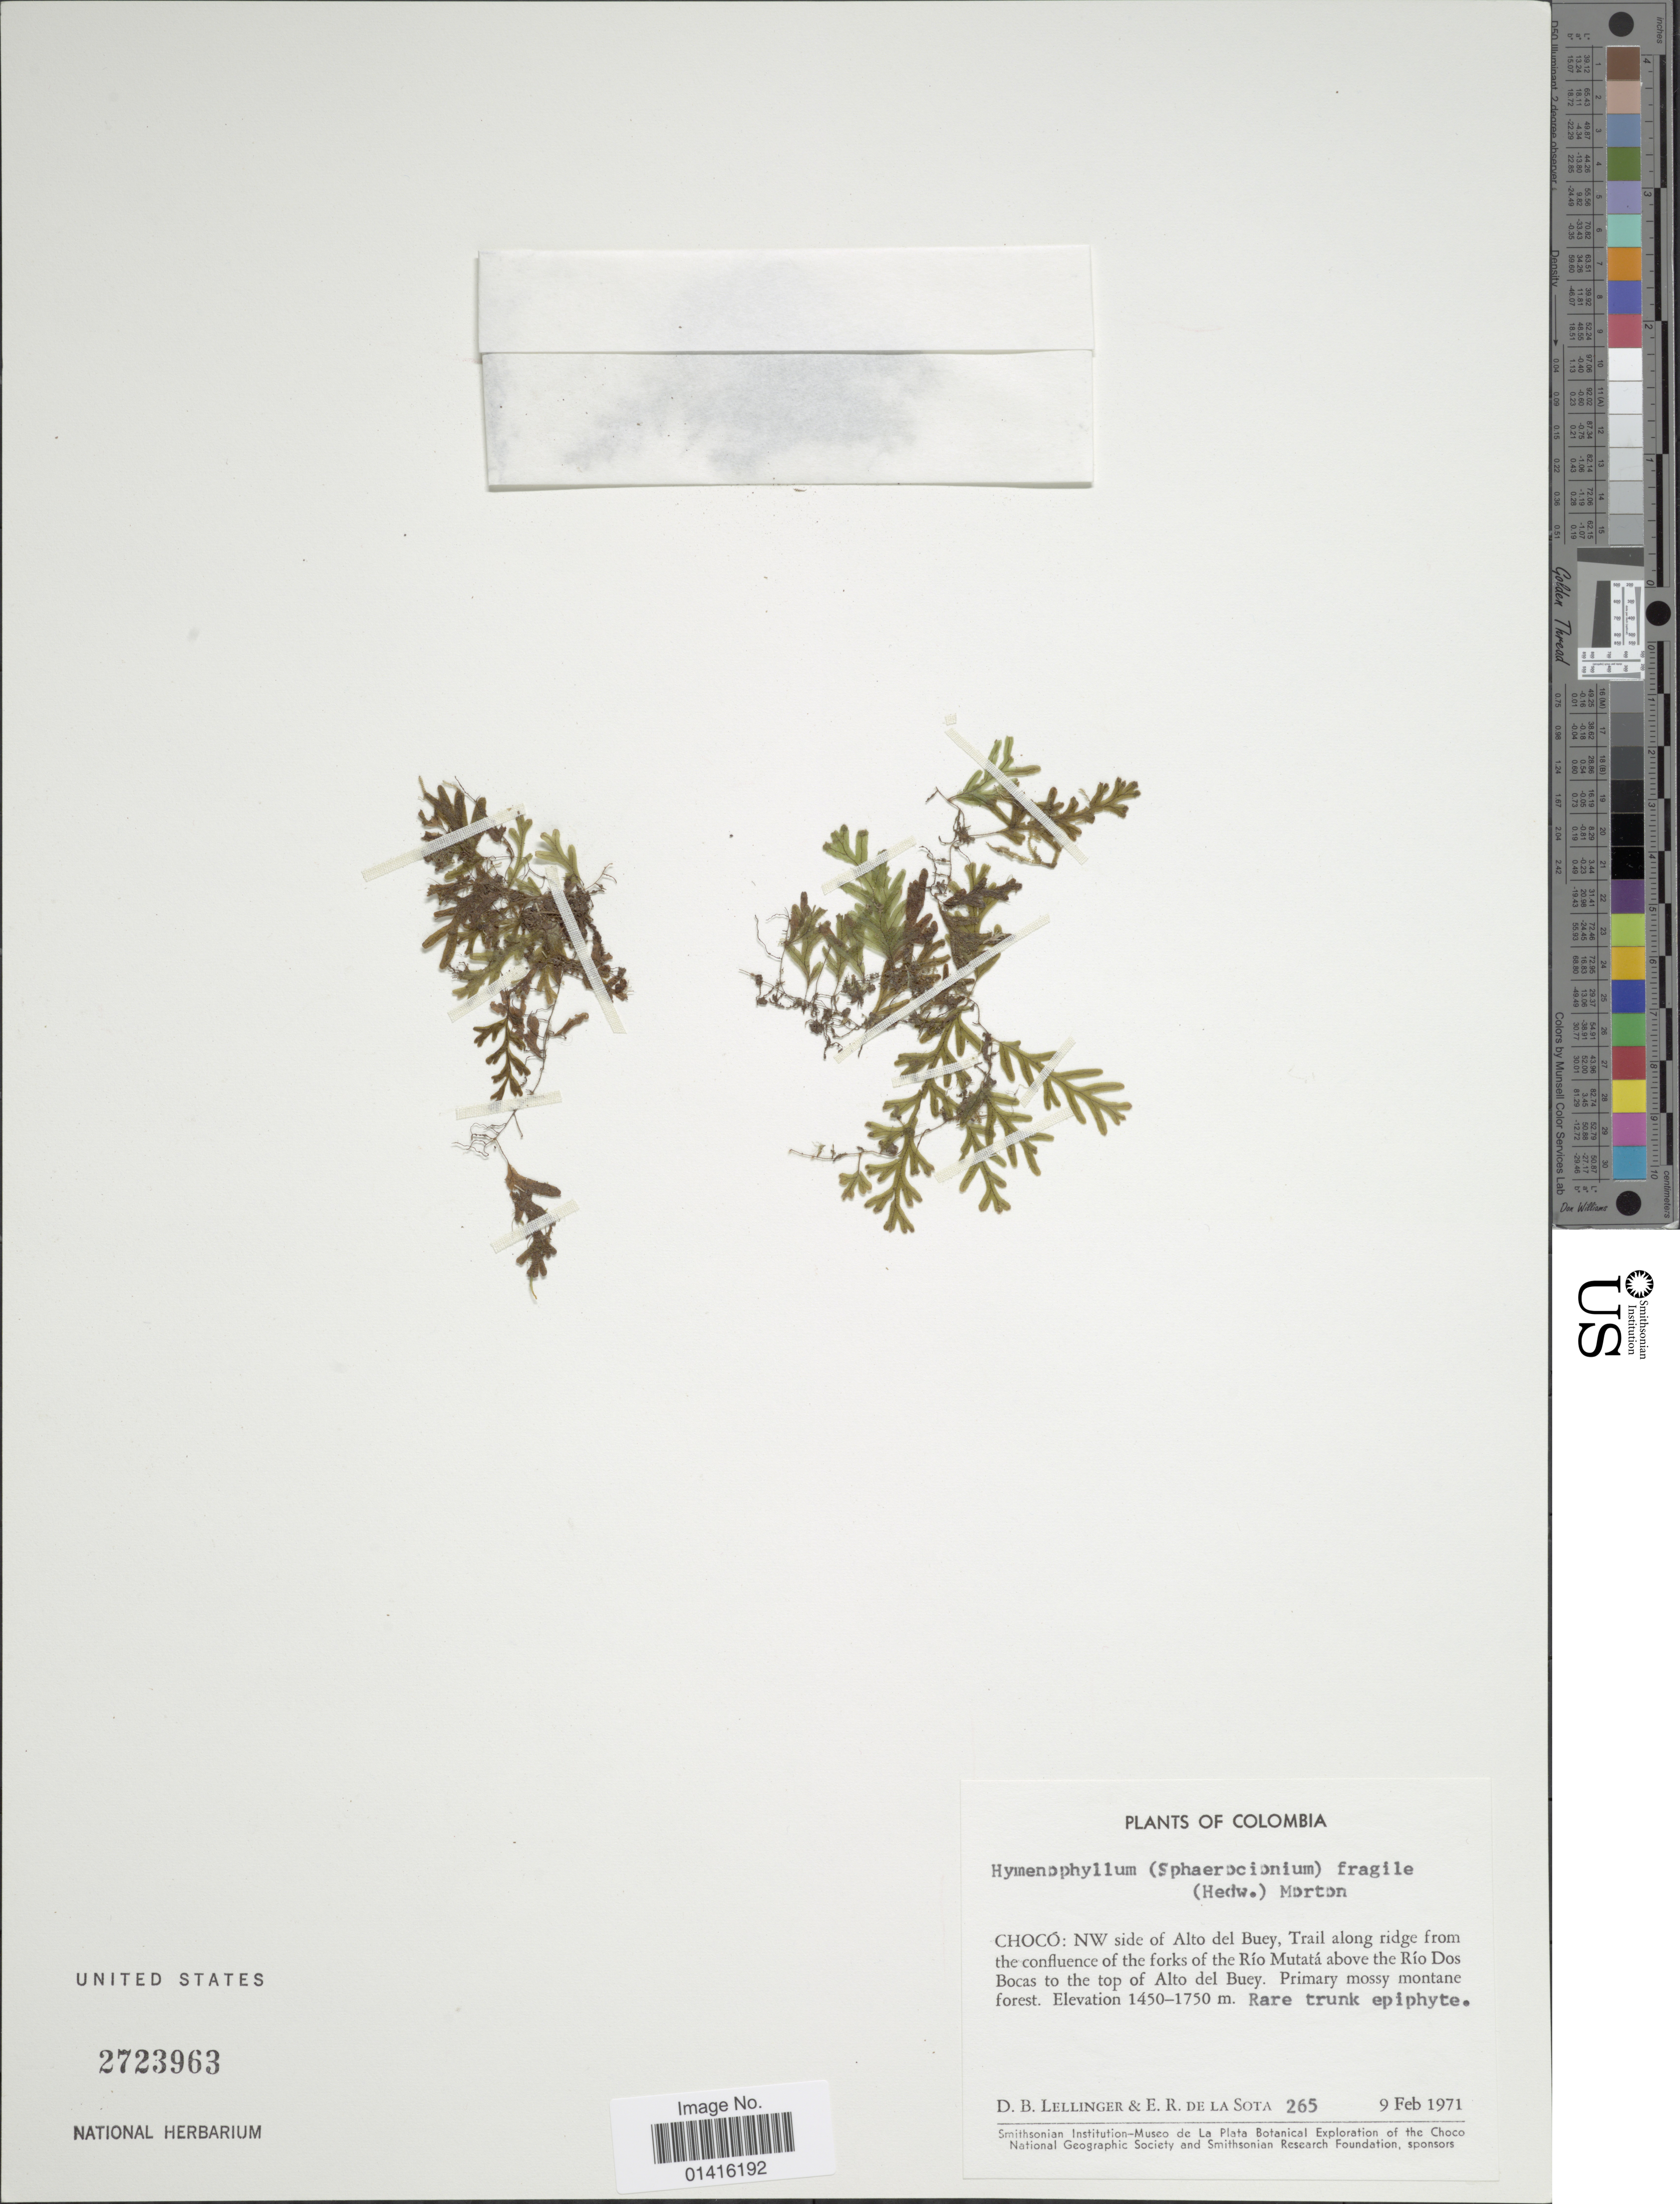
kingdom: Plantae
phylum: Tracheophyta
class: Polypodiopsida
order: Hymenophyllales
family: Hymenophyllaceae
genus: Hymenophyllum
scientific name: Hymenophyllum fragile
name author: (Hedw.) C.V. Morton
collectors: D. B. Lellinger & E. R. de la Sota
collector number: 356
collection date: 1971-02-09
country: Colombia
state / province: Chocó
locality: NW side of Alto del Buey, Trail along ridge from the confluence of the forks of the Río Mutatá abnove the Rí Dos Bocas to the top of Alto del Buey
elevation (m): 1450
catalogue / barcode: US 2723963